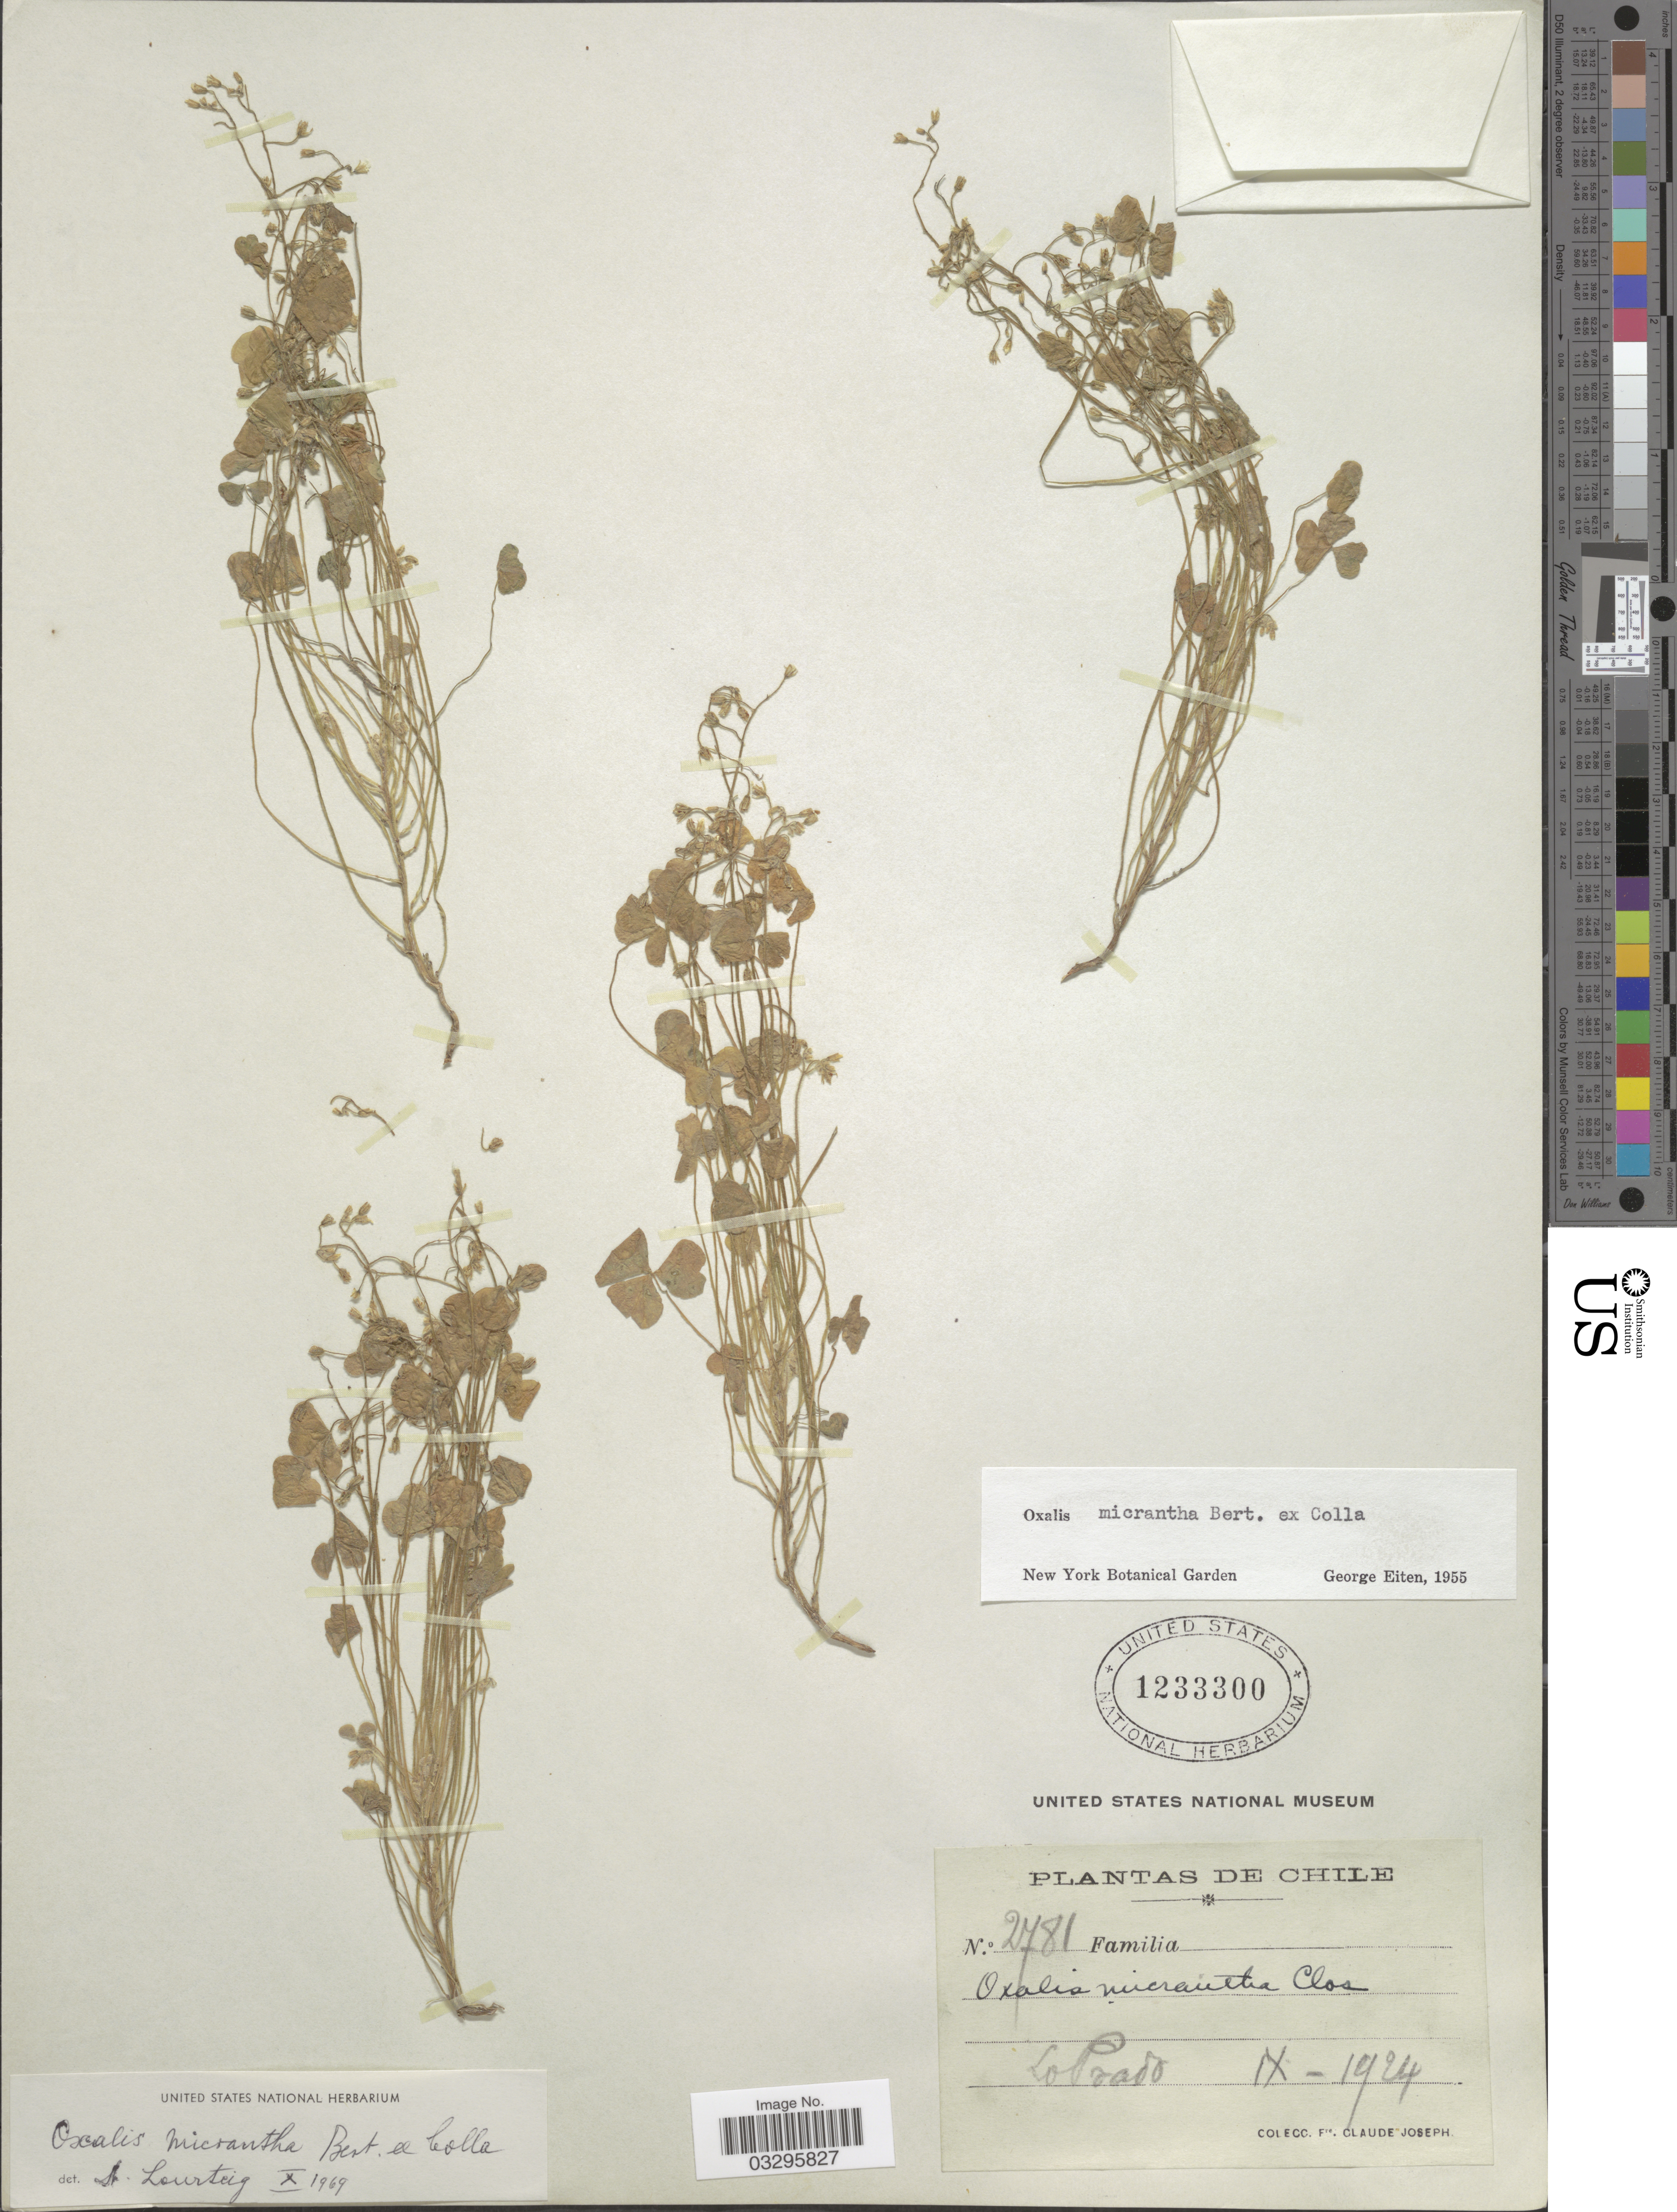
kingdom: Plantae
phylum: Tracheophyta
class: Magnoliopsida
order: Oxalidales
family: Oxalidaceae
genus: Oxalis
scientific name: Oxalis micrantha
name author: Bertero ex Savi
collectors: Bro. Claude-Joseph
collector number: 2781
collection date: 1924-09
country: Chile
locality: Lo Prado.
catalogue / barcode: US 1233300